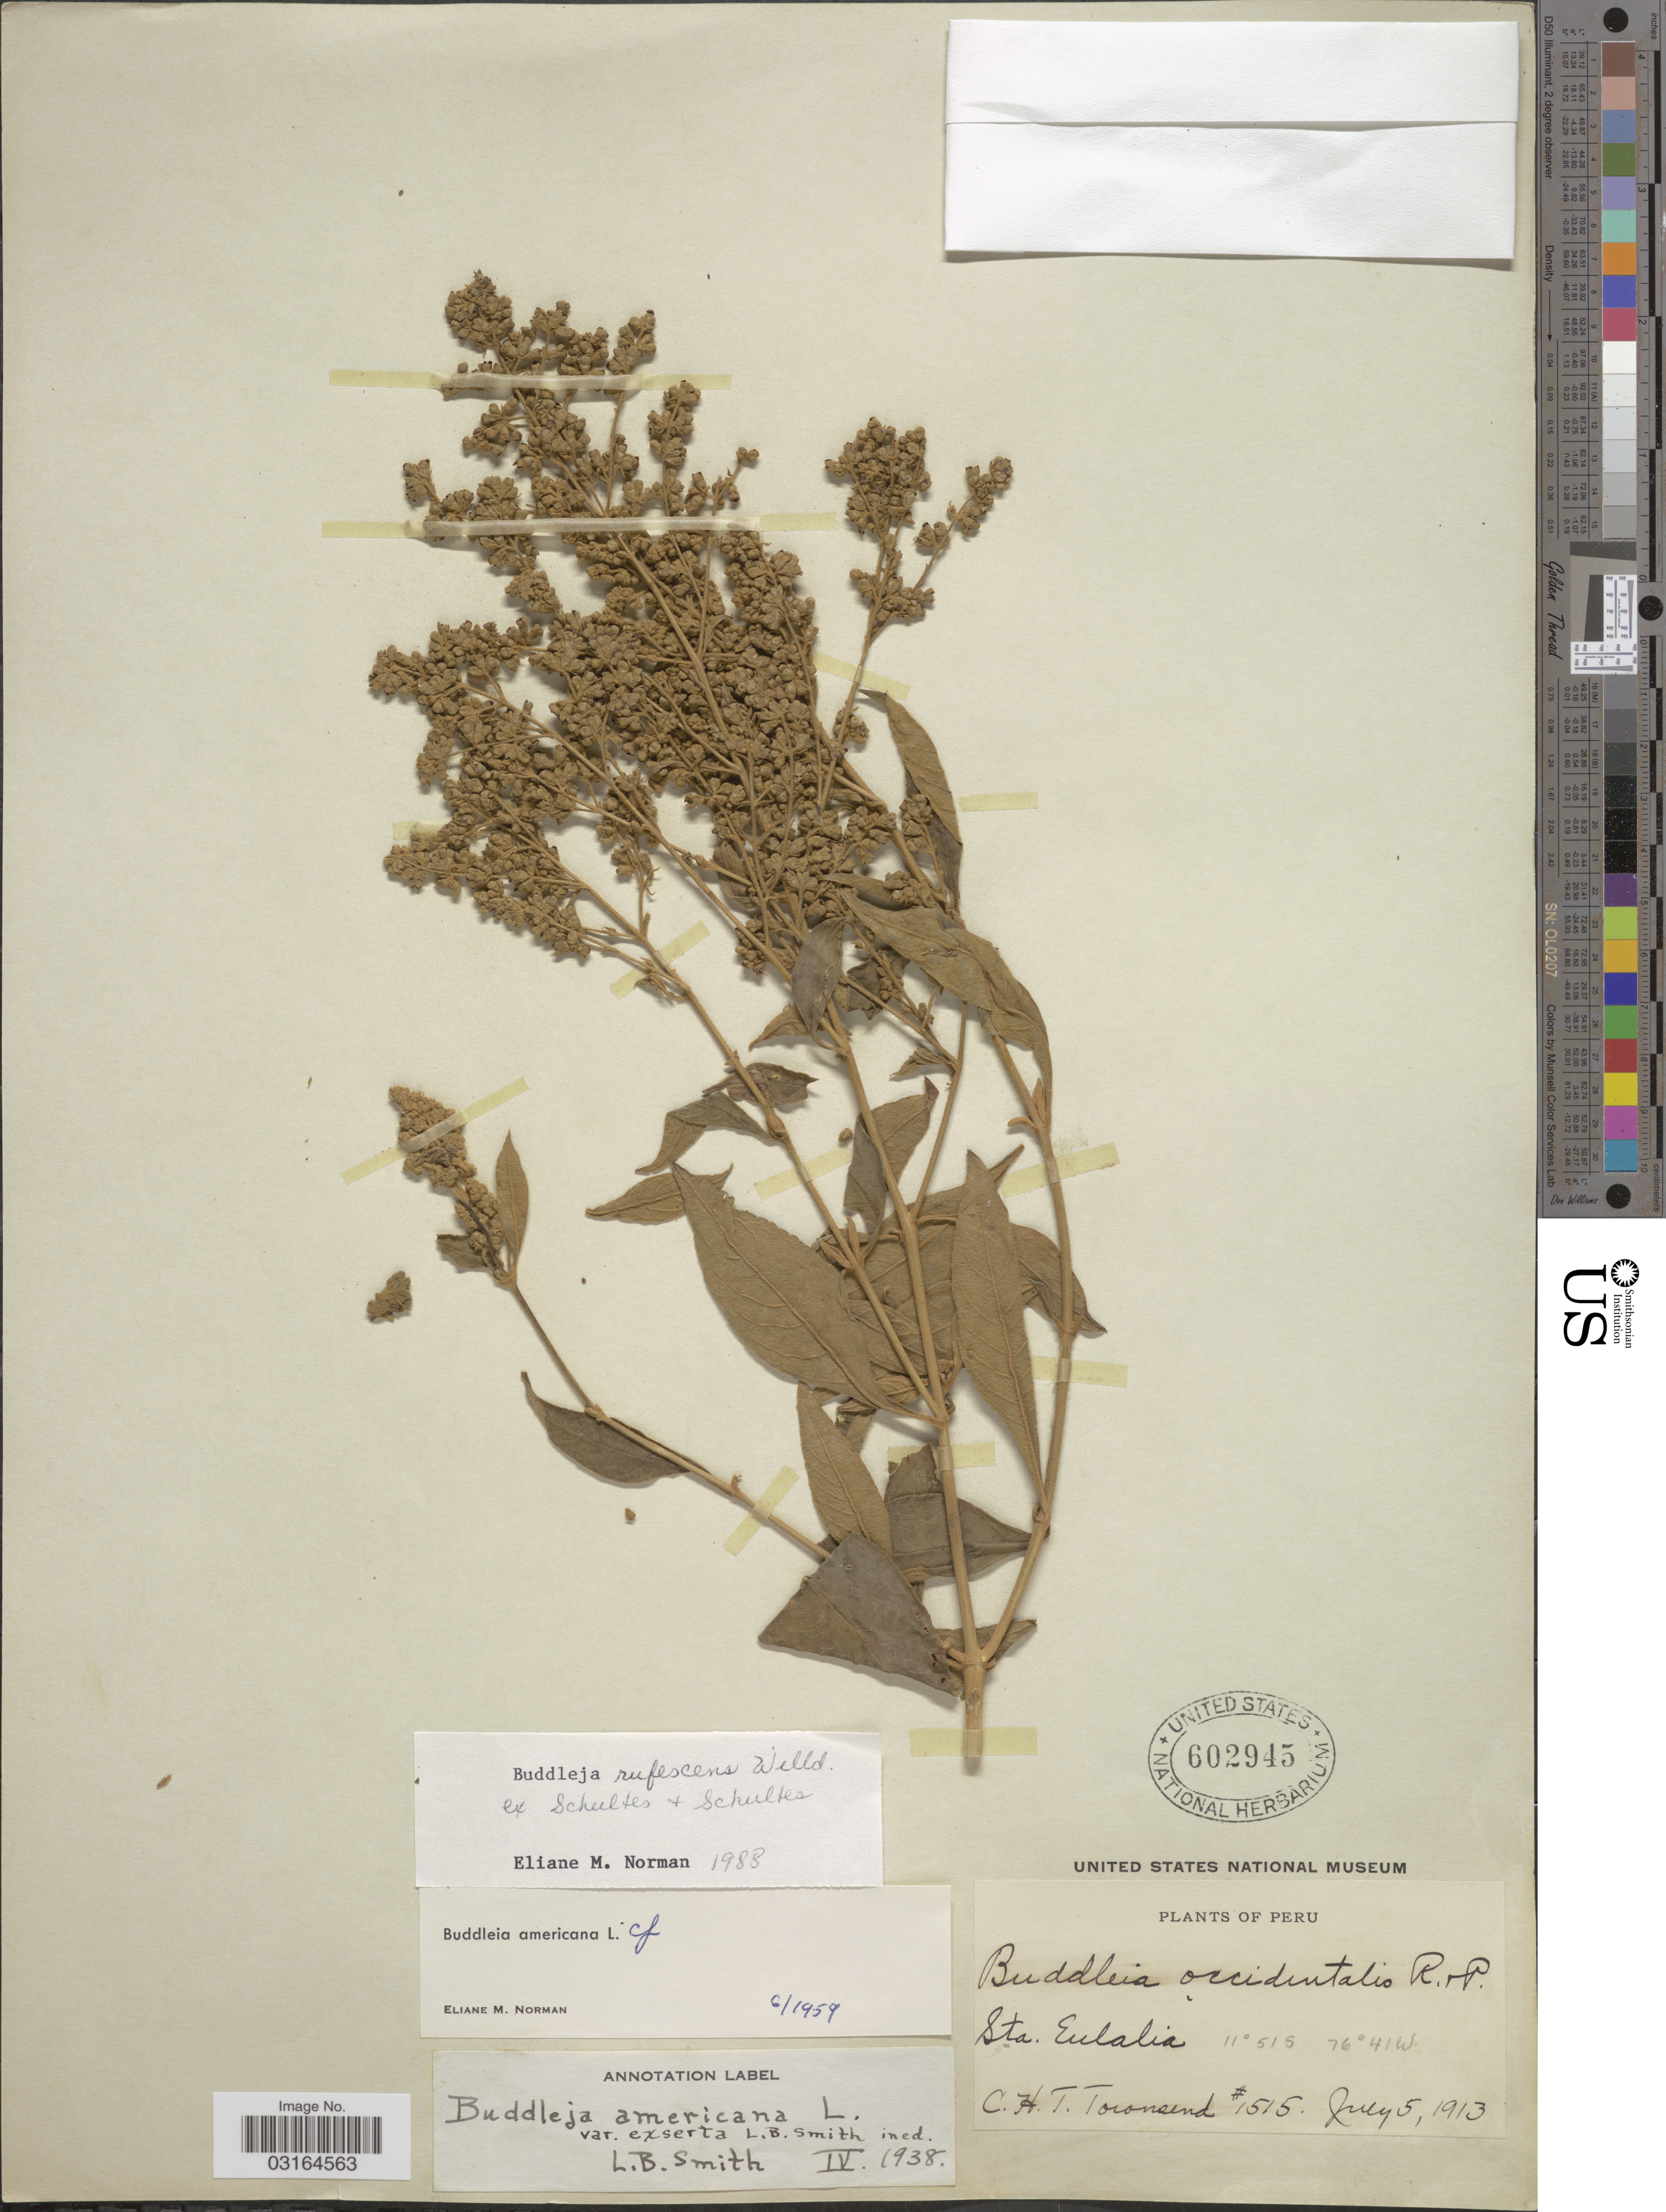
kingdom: Plantae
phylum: Tracheophyta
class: Magnoliopsida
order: Lamiales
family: Scrophulariaceae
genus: Buddleja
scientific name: Buddleja rufescens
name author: Willd.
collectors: C. H. T. Townsend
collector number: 1515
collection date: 1913-07-05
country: Peru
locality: Sta. Eulalia.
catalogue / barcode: US 602945